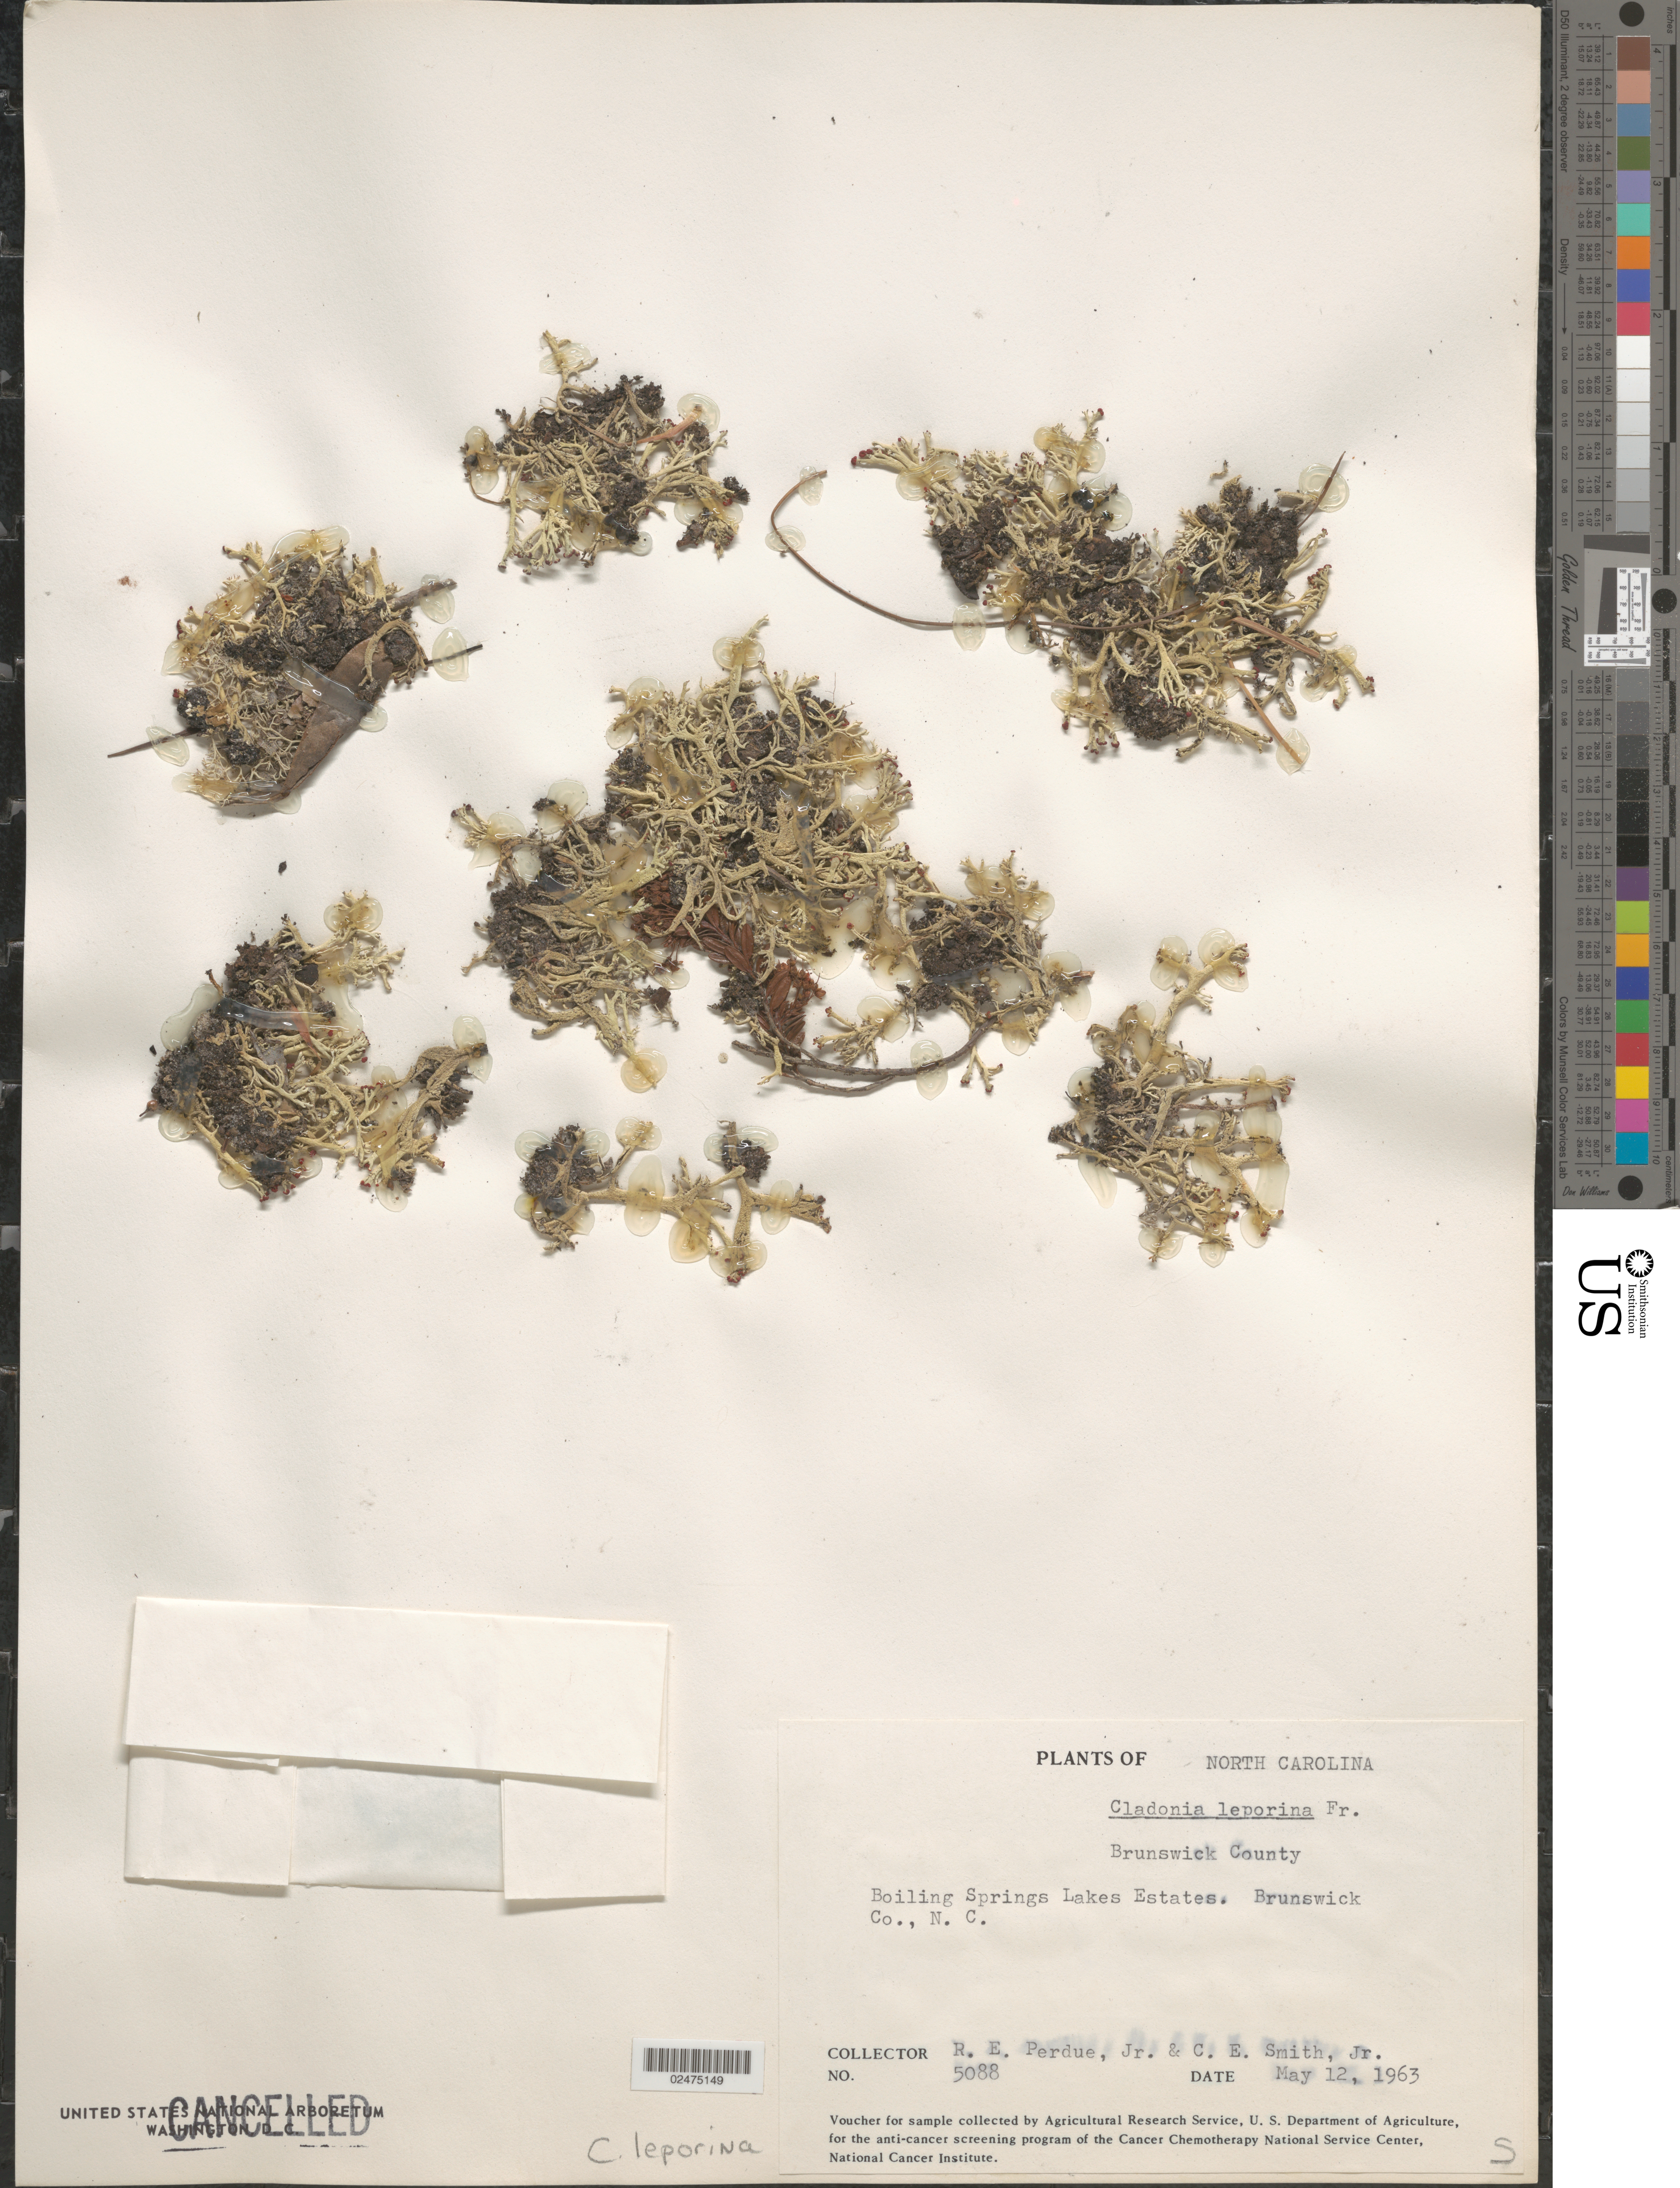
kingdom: Fungi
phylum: Ascomycota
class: Lecanoromycetes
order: Lecanorales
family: Cladoniaceae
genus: Cladonia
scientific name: Cladonia leporina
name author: Fr.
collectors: R. E. Perdue & C. E. Smith Jr.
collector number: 5088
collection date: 1963-05-12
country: United States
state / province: North Carolina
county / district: Brunswick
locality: Boiling Springs Lakes Estates